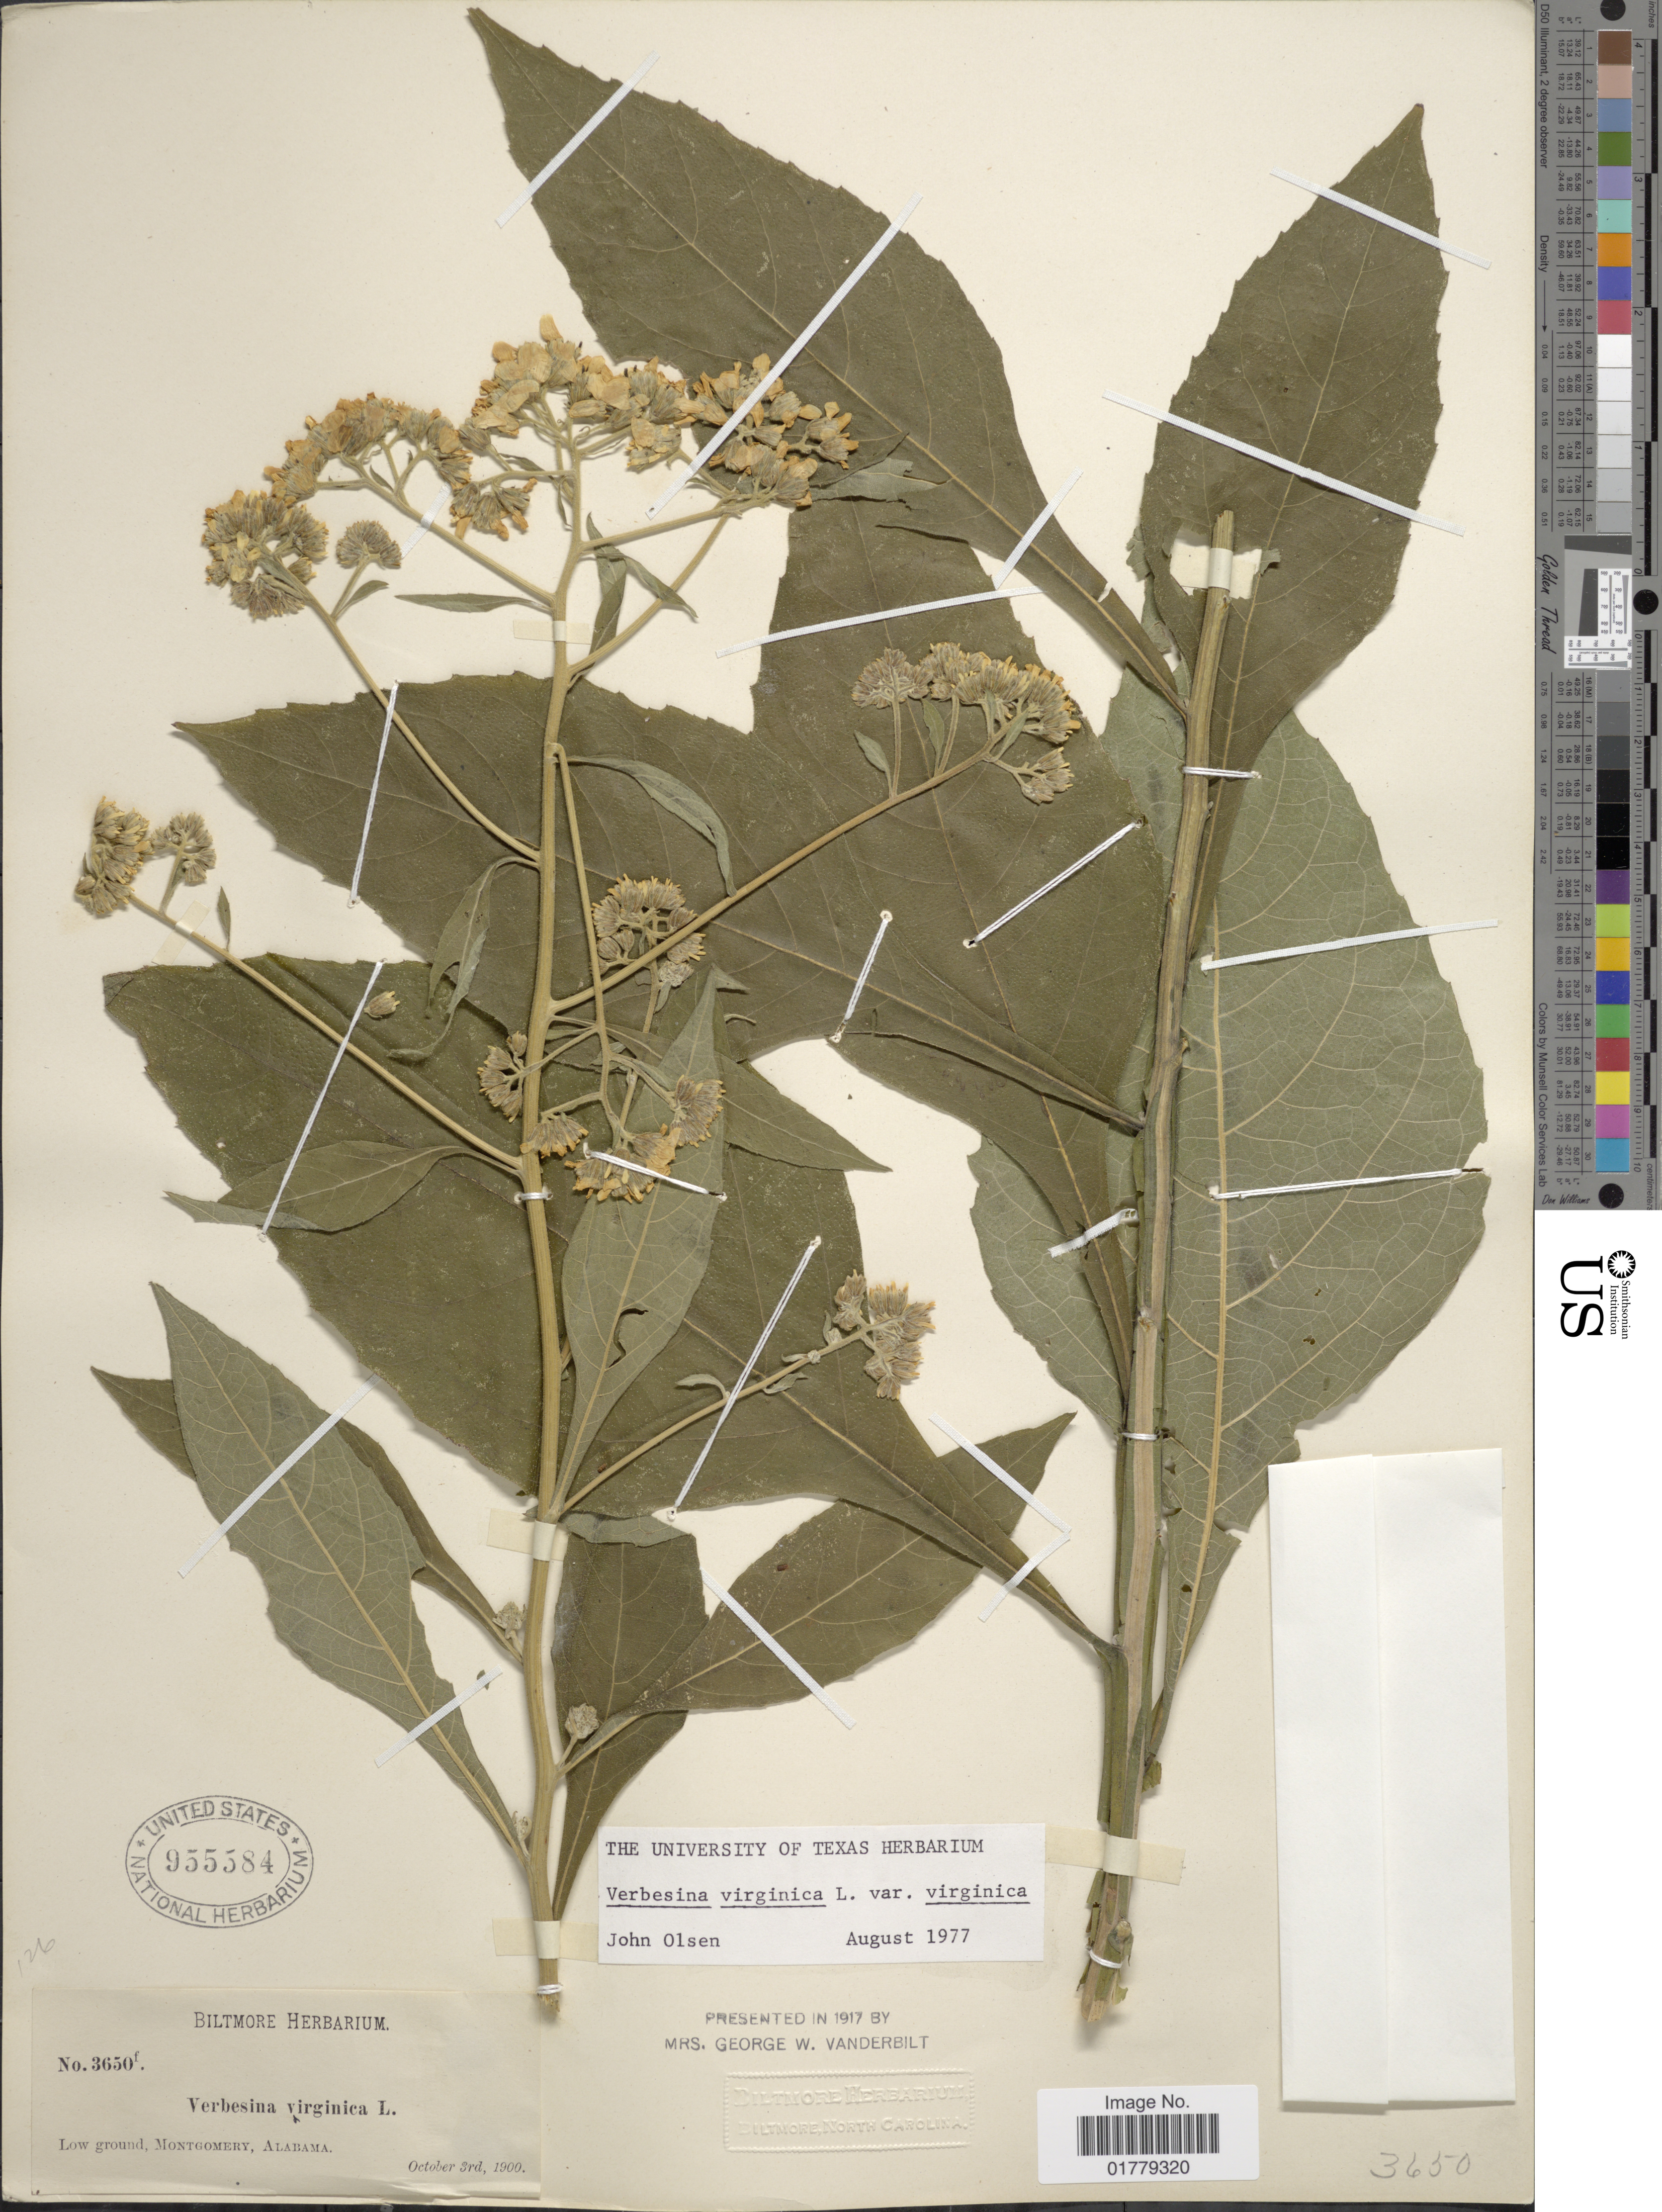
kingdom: Plantae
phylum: Tracheophyta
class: Magnoliopsida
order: Asterales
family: Asteraceae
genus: Verbesina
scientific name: Verbesina virginica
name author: L.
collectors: ex herb. Biltmore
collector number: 3650f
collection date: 1900-10-03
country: United States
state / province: Alabama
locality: Low ground, Montgomery, Alabama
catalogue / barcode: US 955584